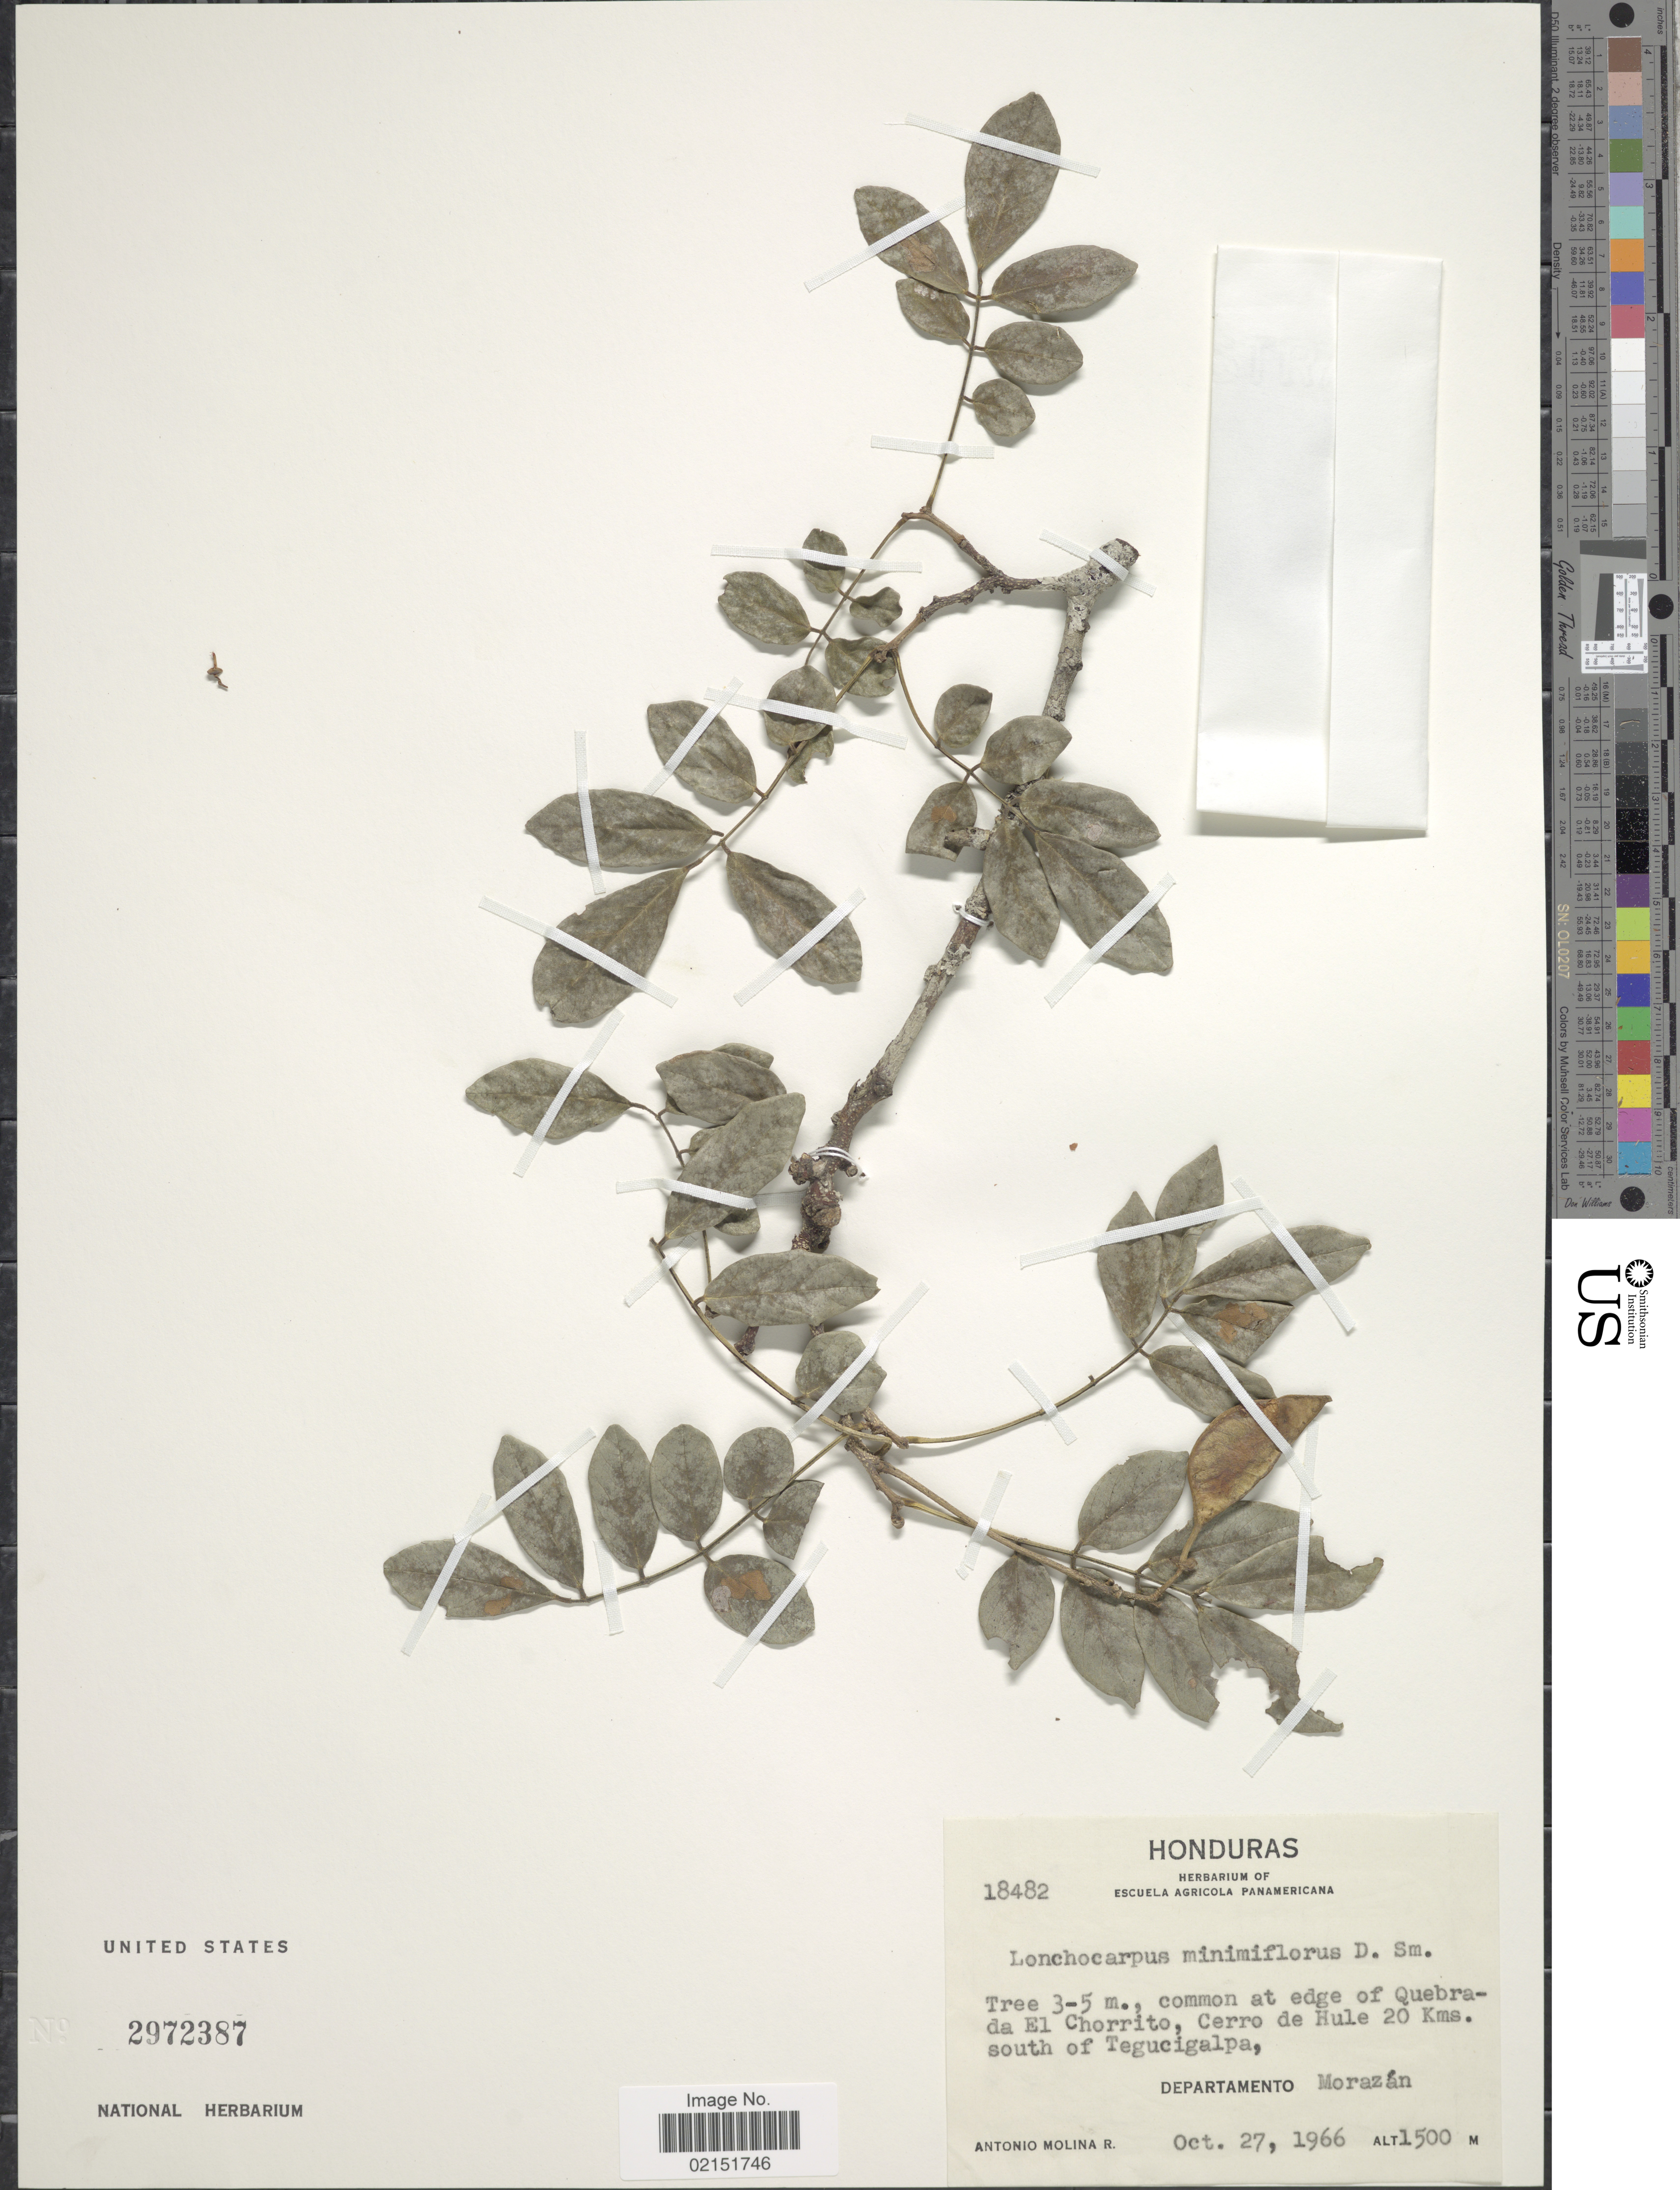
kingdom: Plantae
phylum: Tracheophyta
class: Magnoliopsida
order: Fabales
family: Fabaceae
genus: Lonchocarpus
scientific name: Lonchocarpus minimiflorus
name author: Donn. Sm.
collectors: A. Molina R.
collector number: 18482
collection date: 1966-10-27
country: Honduras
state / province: Fco. Morazán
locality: At edge of Quebrada El Chorrito, Cerro de Hulo 20 kms. south of Tegucigalpa, Departamento Morazan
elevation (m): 1500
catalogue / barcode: US 2972387